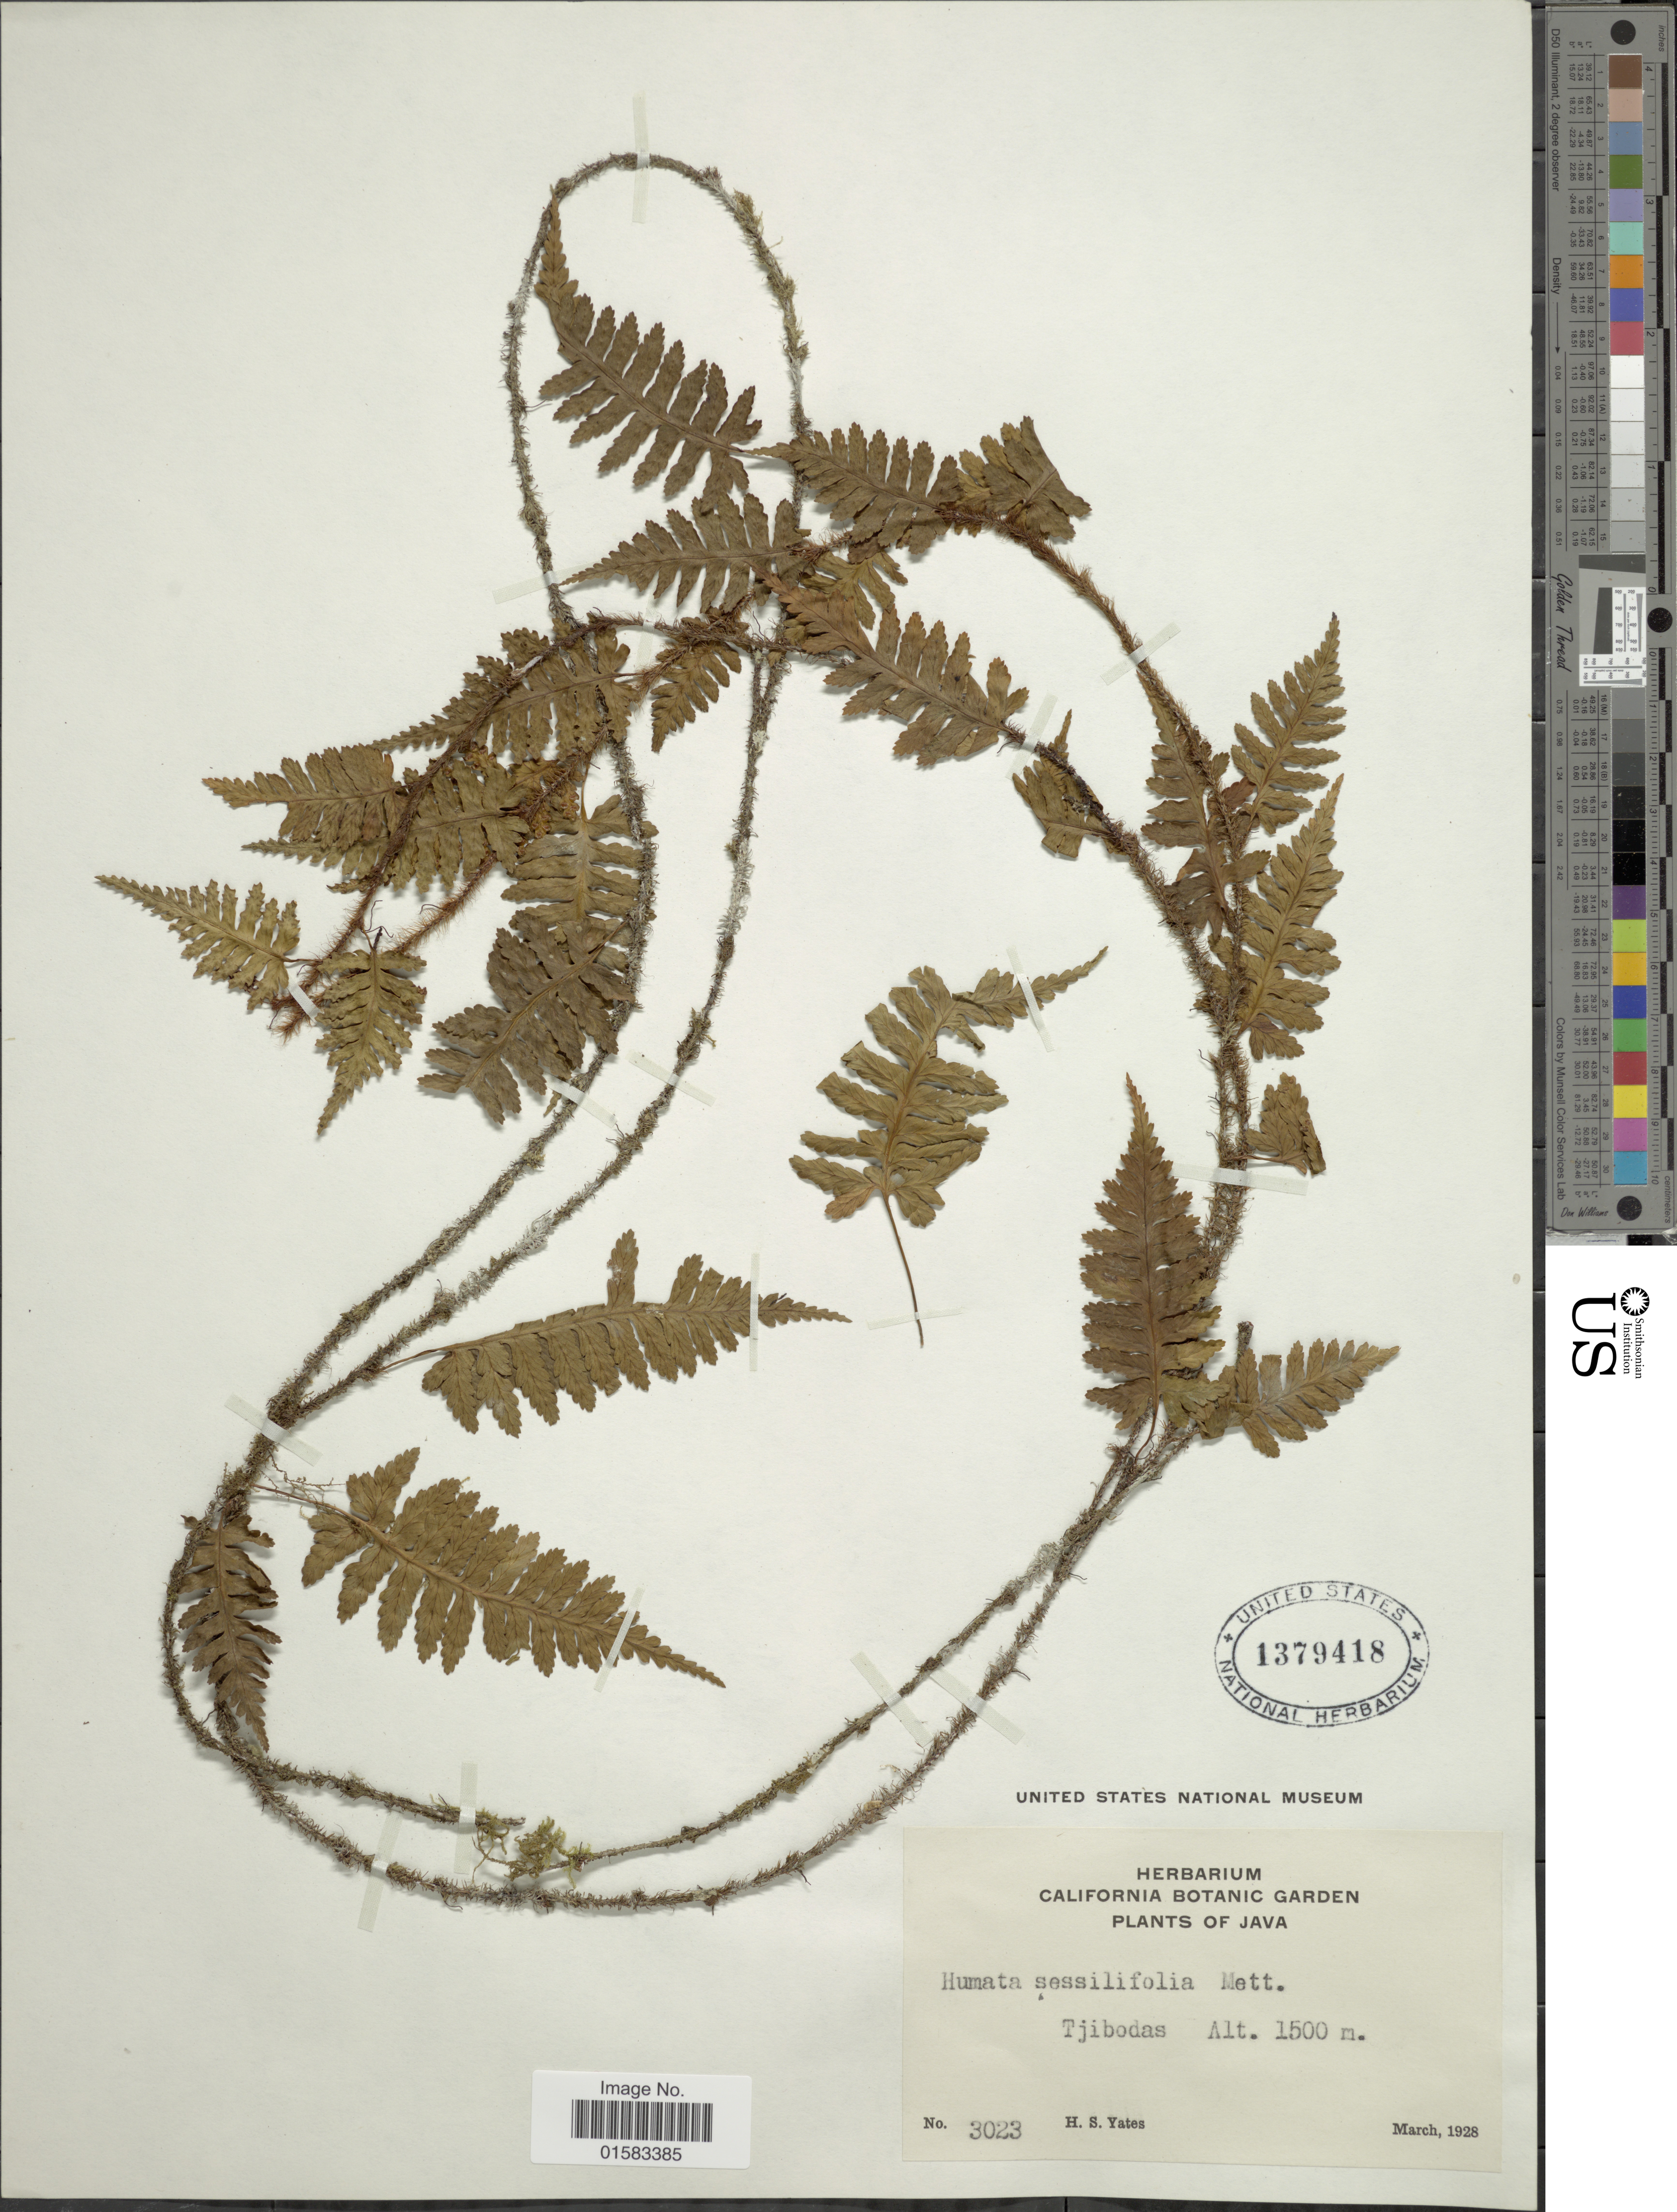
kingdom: Plantae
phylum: Tracheophyta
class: Polypodiopsida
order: Polypodiales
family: Davalliaceae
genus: Davallia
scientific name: Davallia sessilifolia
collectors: H. S. Yates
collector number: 3023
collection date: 1928-03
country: Indonesia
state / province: Java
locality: Tjibodas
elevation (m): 1500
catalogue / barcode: US 1379418